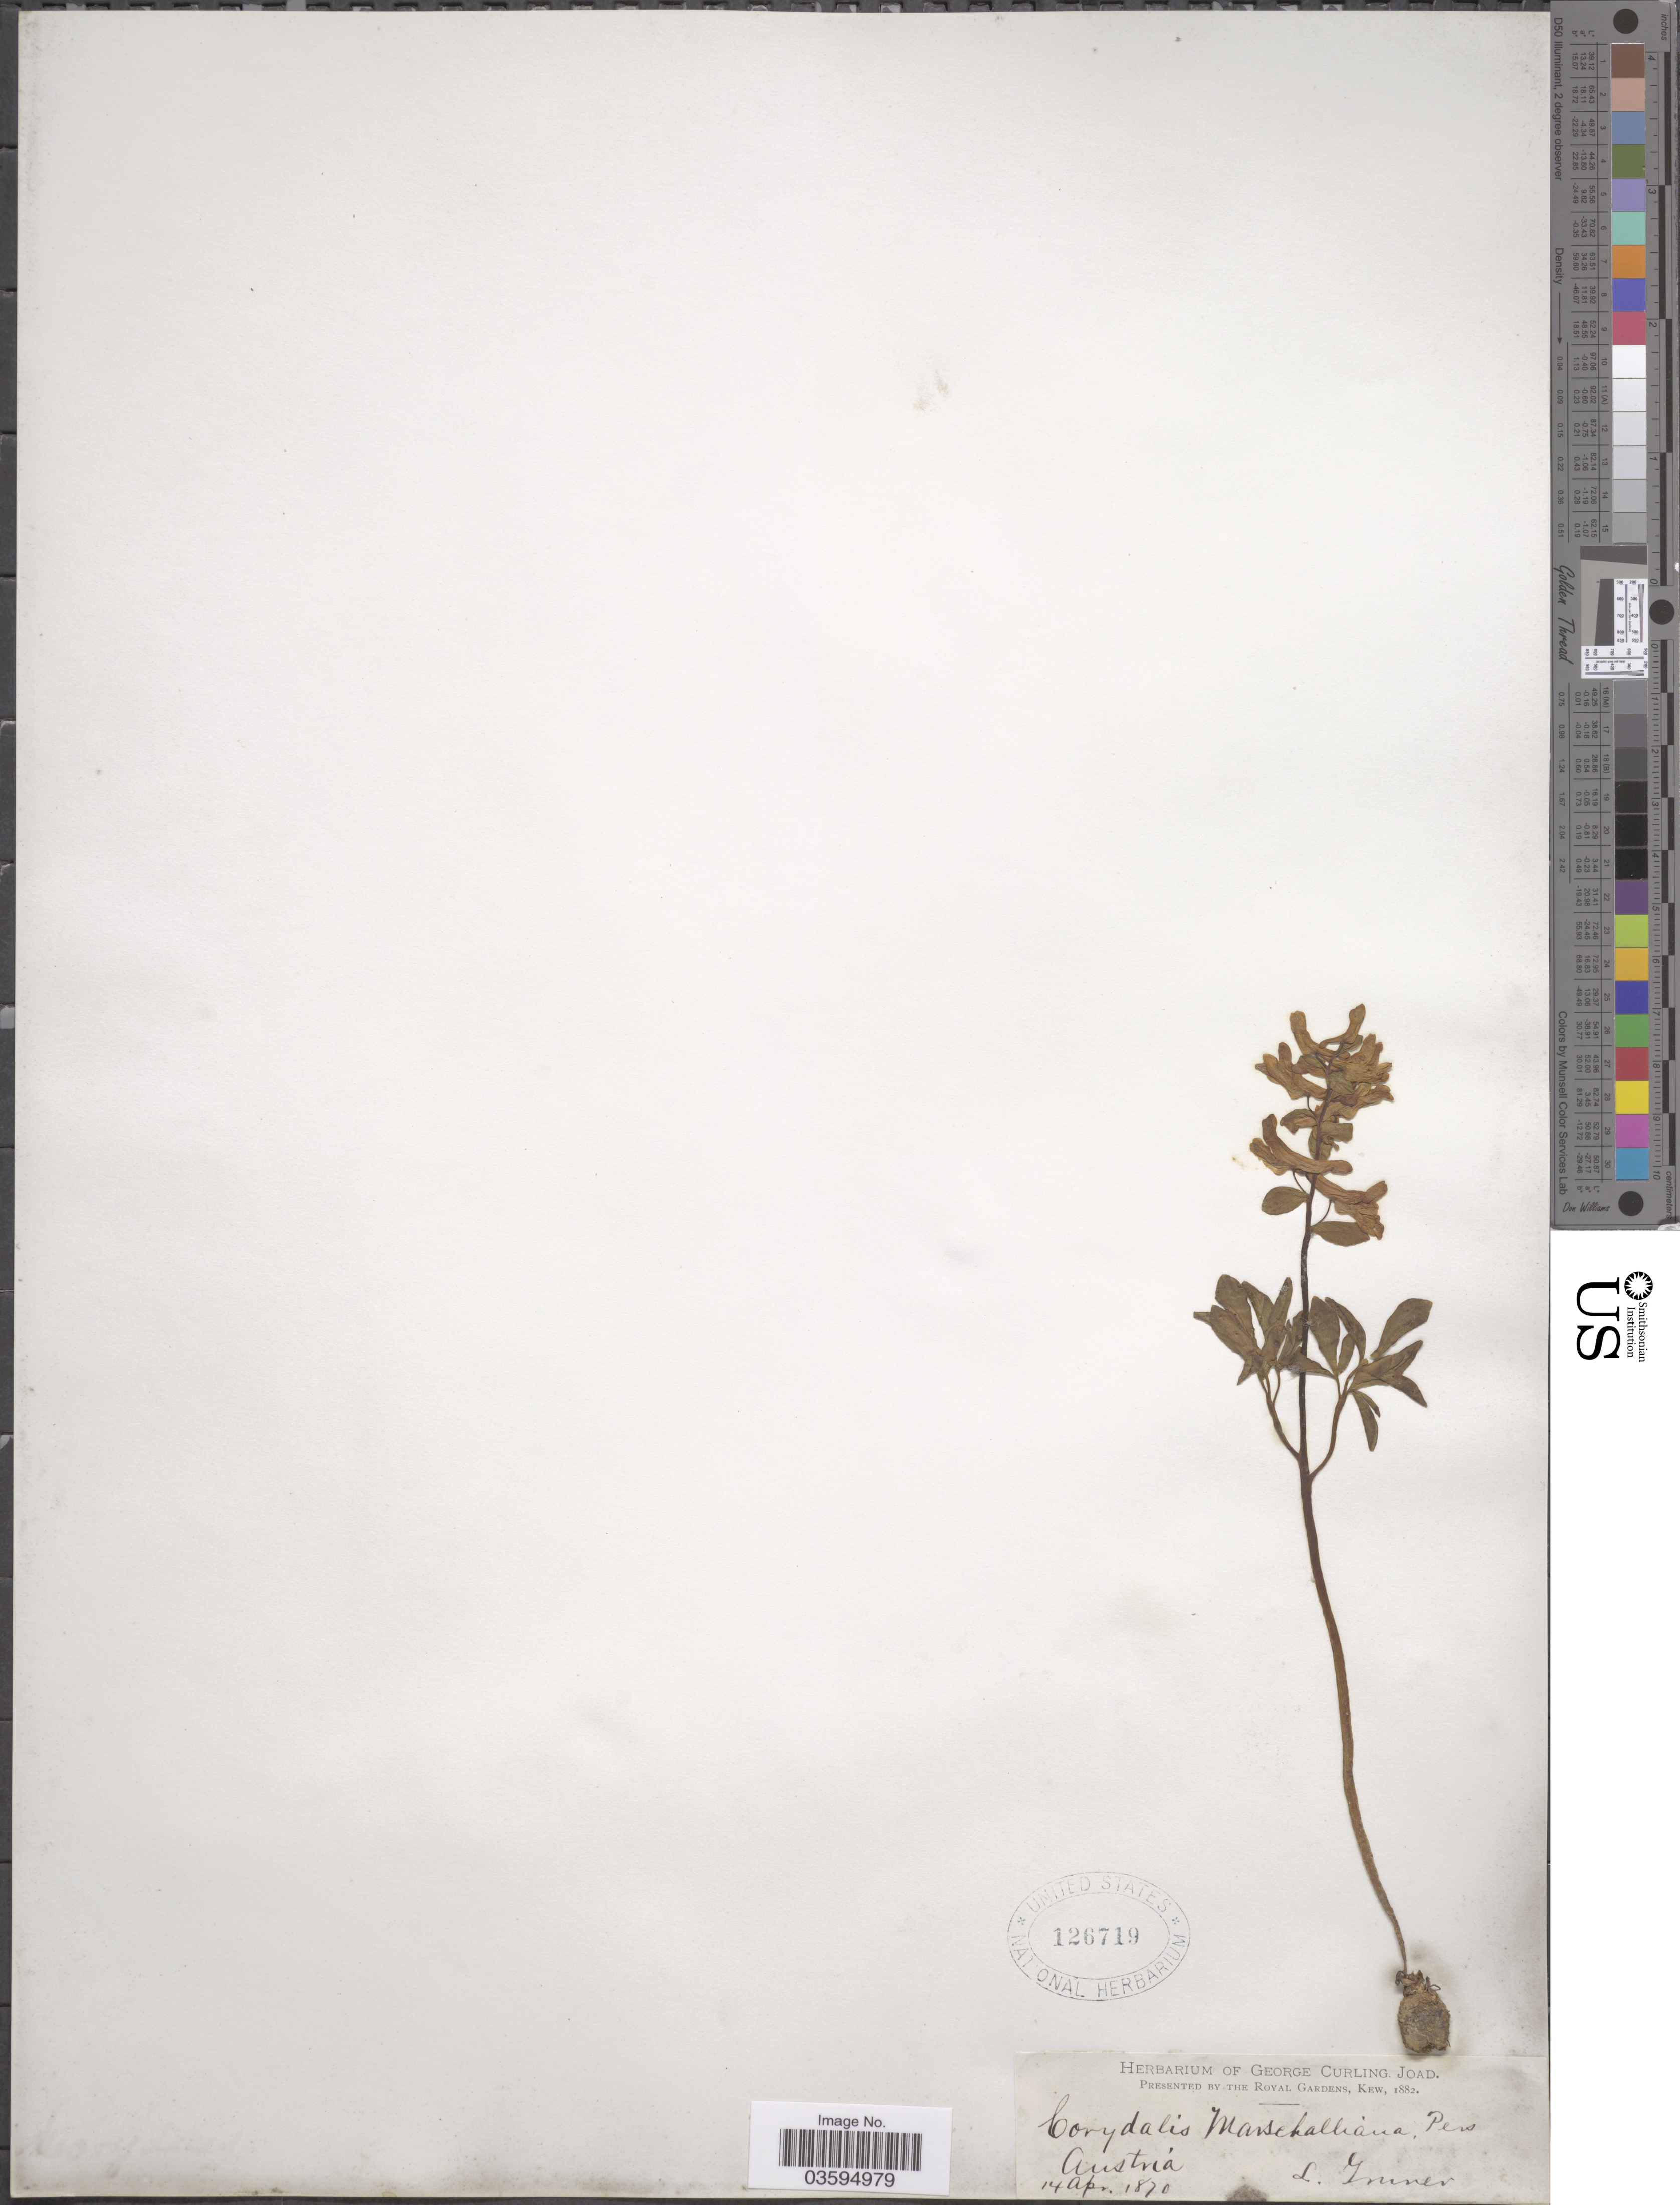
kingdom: Plantae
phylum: Tracheophyta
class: Magnoliopsida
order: Ranunculales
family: Papaveraceae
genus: Corydalis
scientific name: Corydalis marschalliana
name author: (Willd.) Pers.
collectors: L. F. Gruner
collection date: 1870-04-14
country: Austria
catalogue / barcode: US 126719